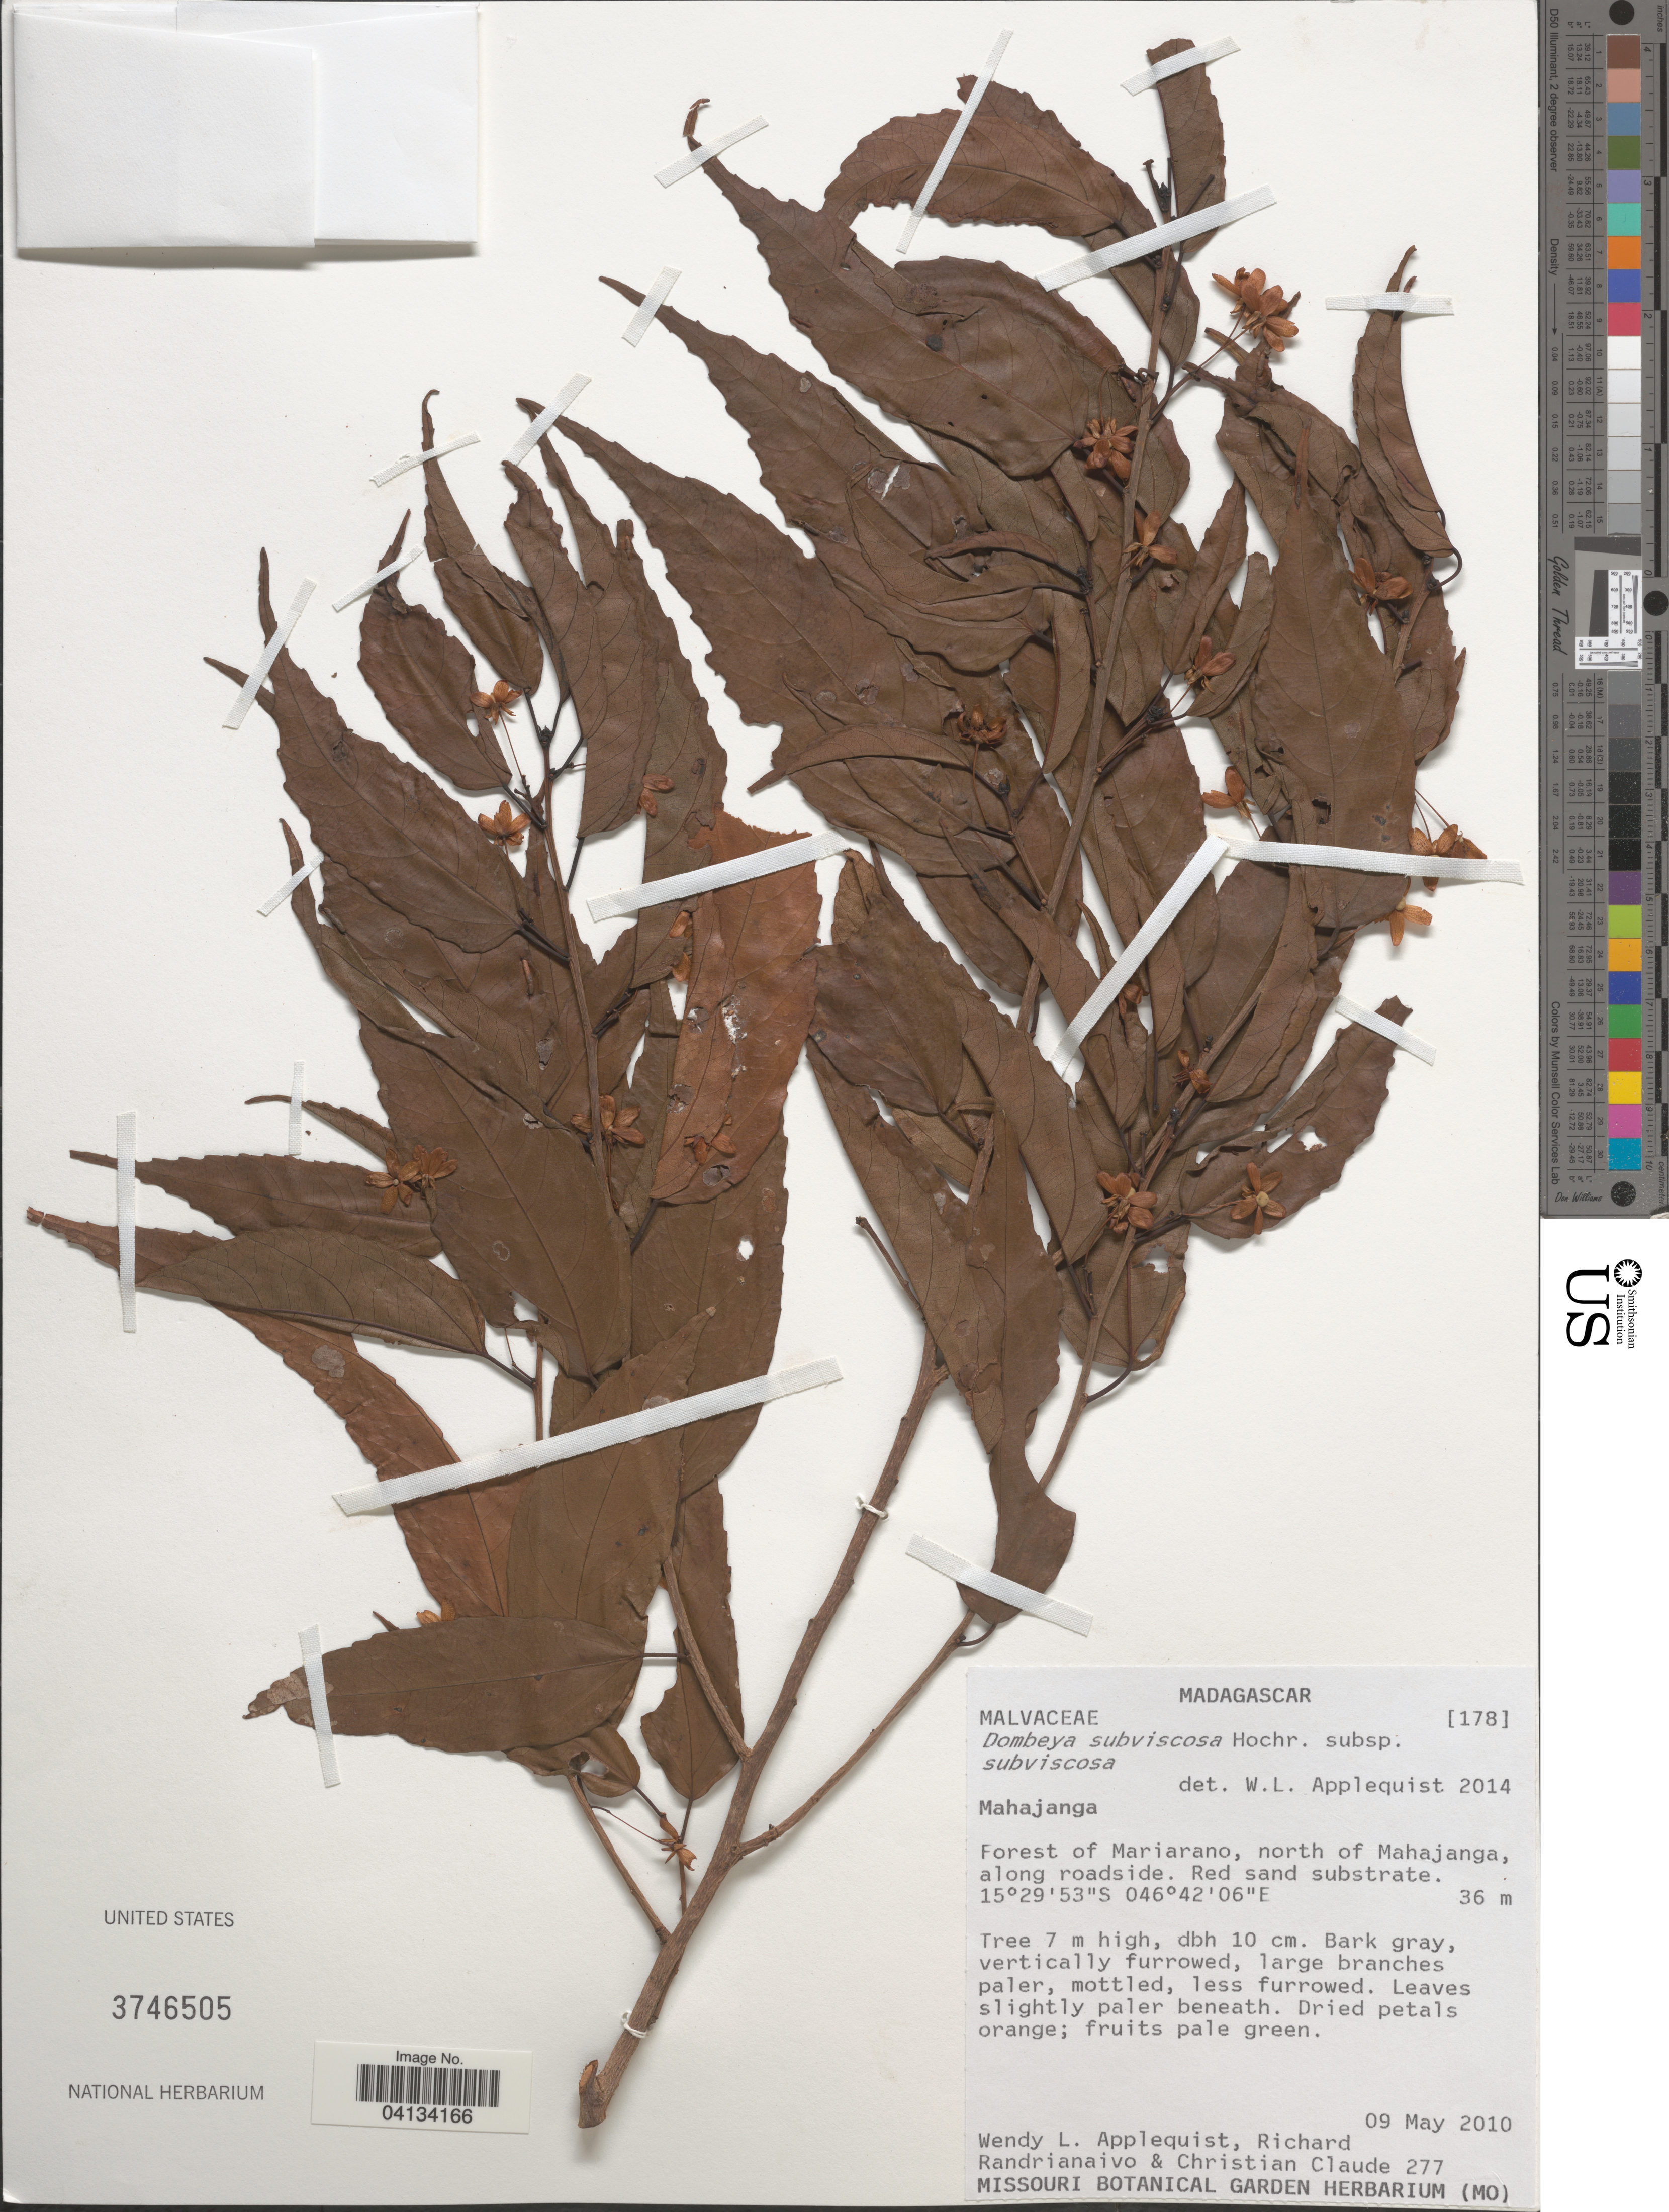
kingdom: Plantae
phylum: Tracheophyta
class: Magnoliopsida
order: Malvales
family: Malvaceae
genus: Dombeya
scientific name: Dombeya subviscosa subsp. subviscosa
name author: Hochr.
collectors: W. Applequist, R. Randrianaivo & C. Claude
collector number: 277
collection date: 2010-05-09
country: Madagascar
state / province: Boeny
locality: Forest of Mariarano, north of Mahajanga, along roadside.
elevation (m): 36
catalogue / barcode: US 3746505